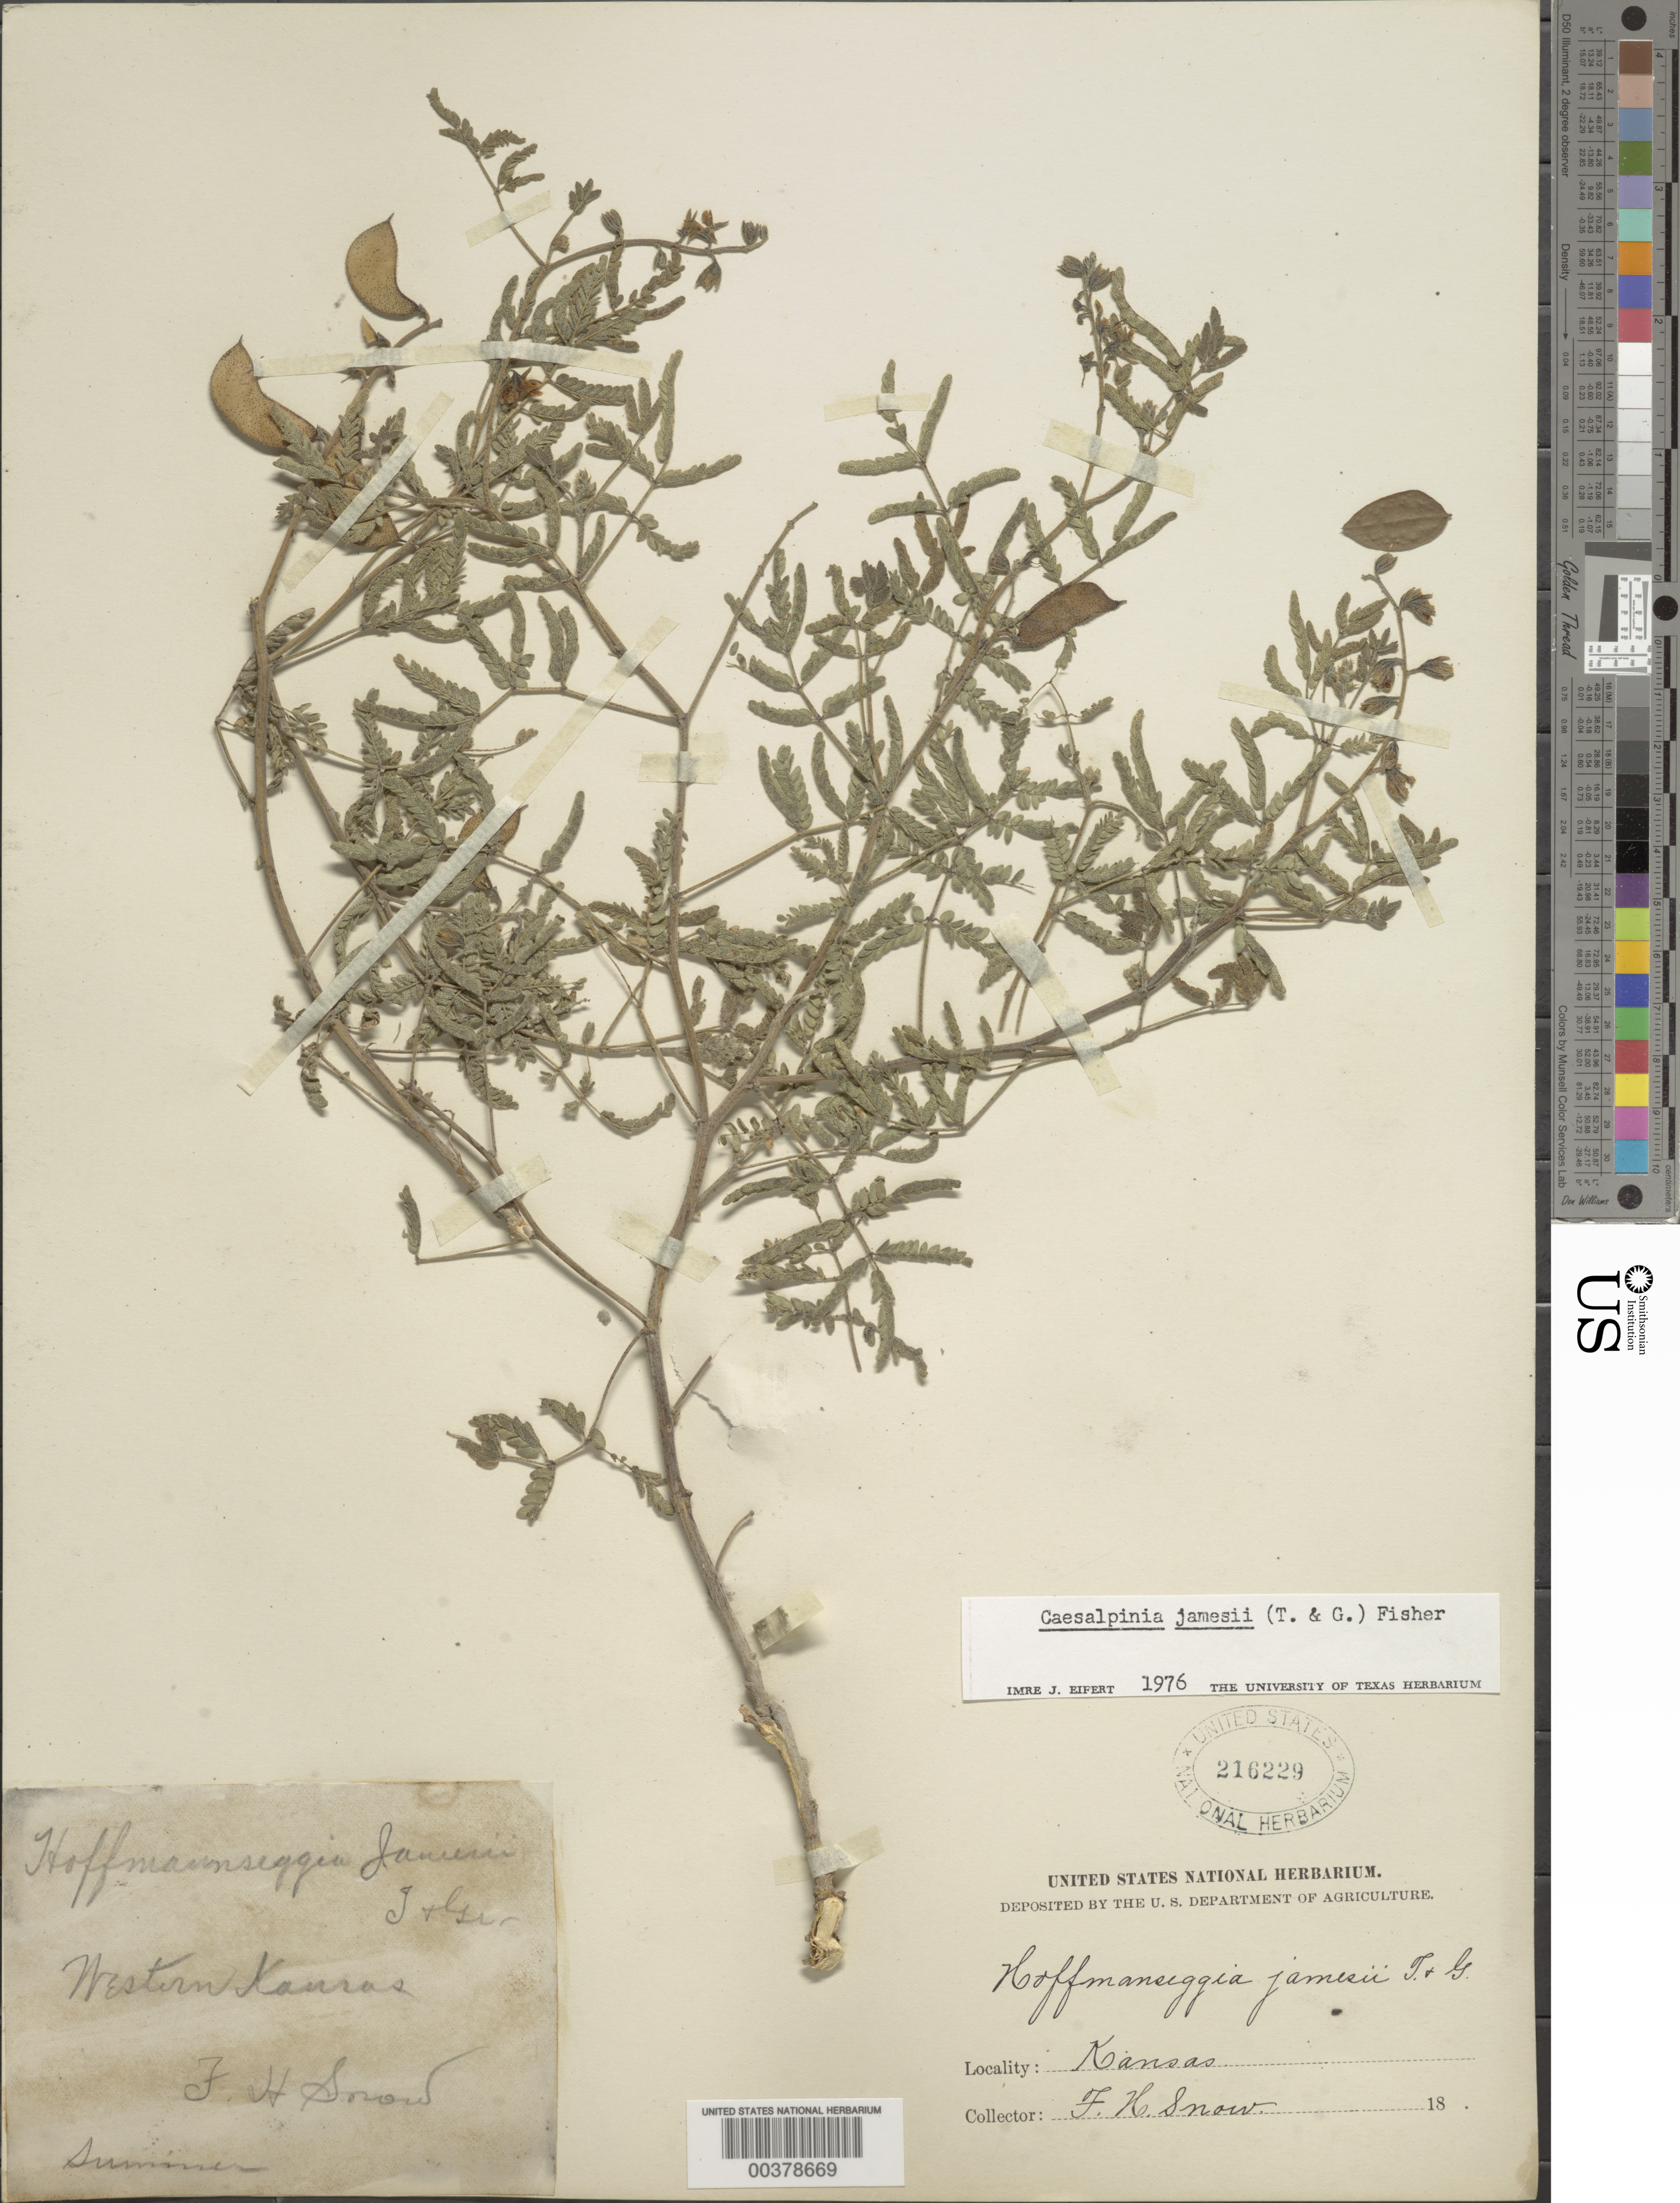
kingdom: Plantae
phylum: Tracheophyta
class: Magnoliopsida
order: Fabales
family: Fabaceae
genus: Pomaria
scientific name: Pomaria jamesii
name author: (Torr. & A. Gray) Walp.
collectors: F. H. Snow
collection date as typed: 22 -- 18--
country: United States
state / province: Kansas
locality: Western kansas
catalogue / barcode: US 216229